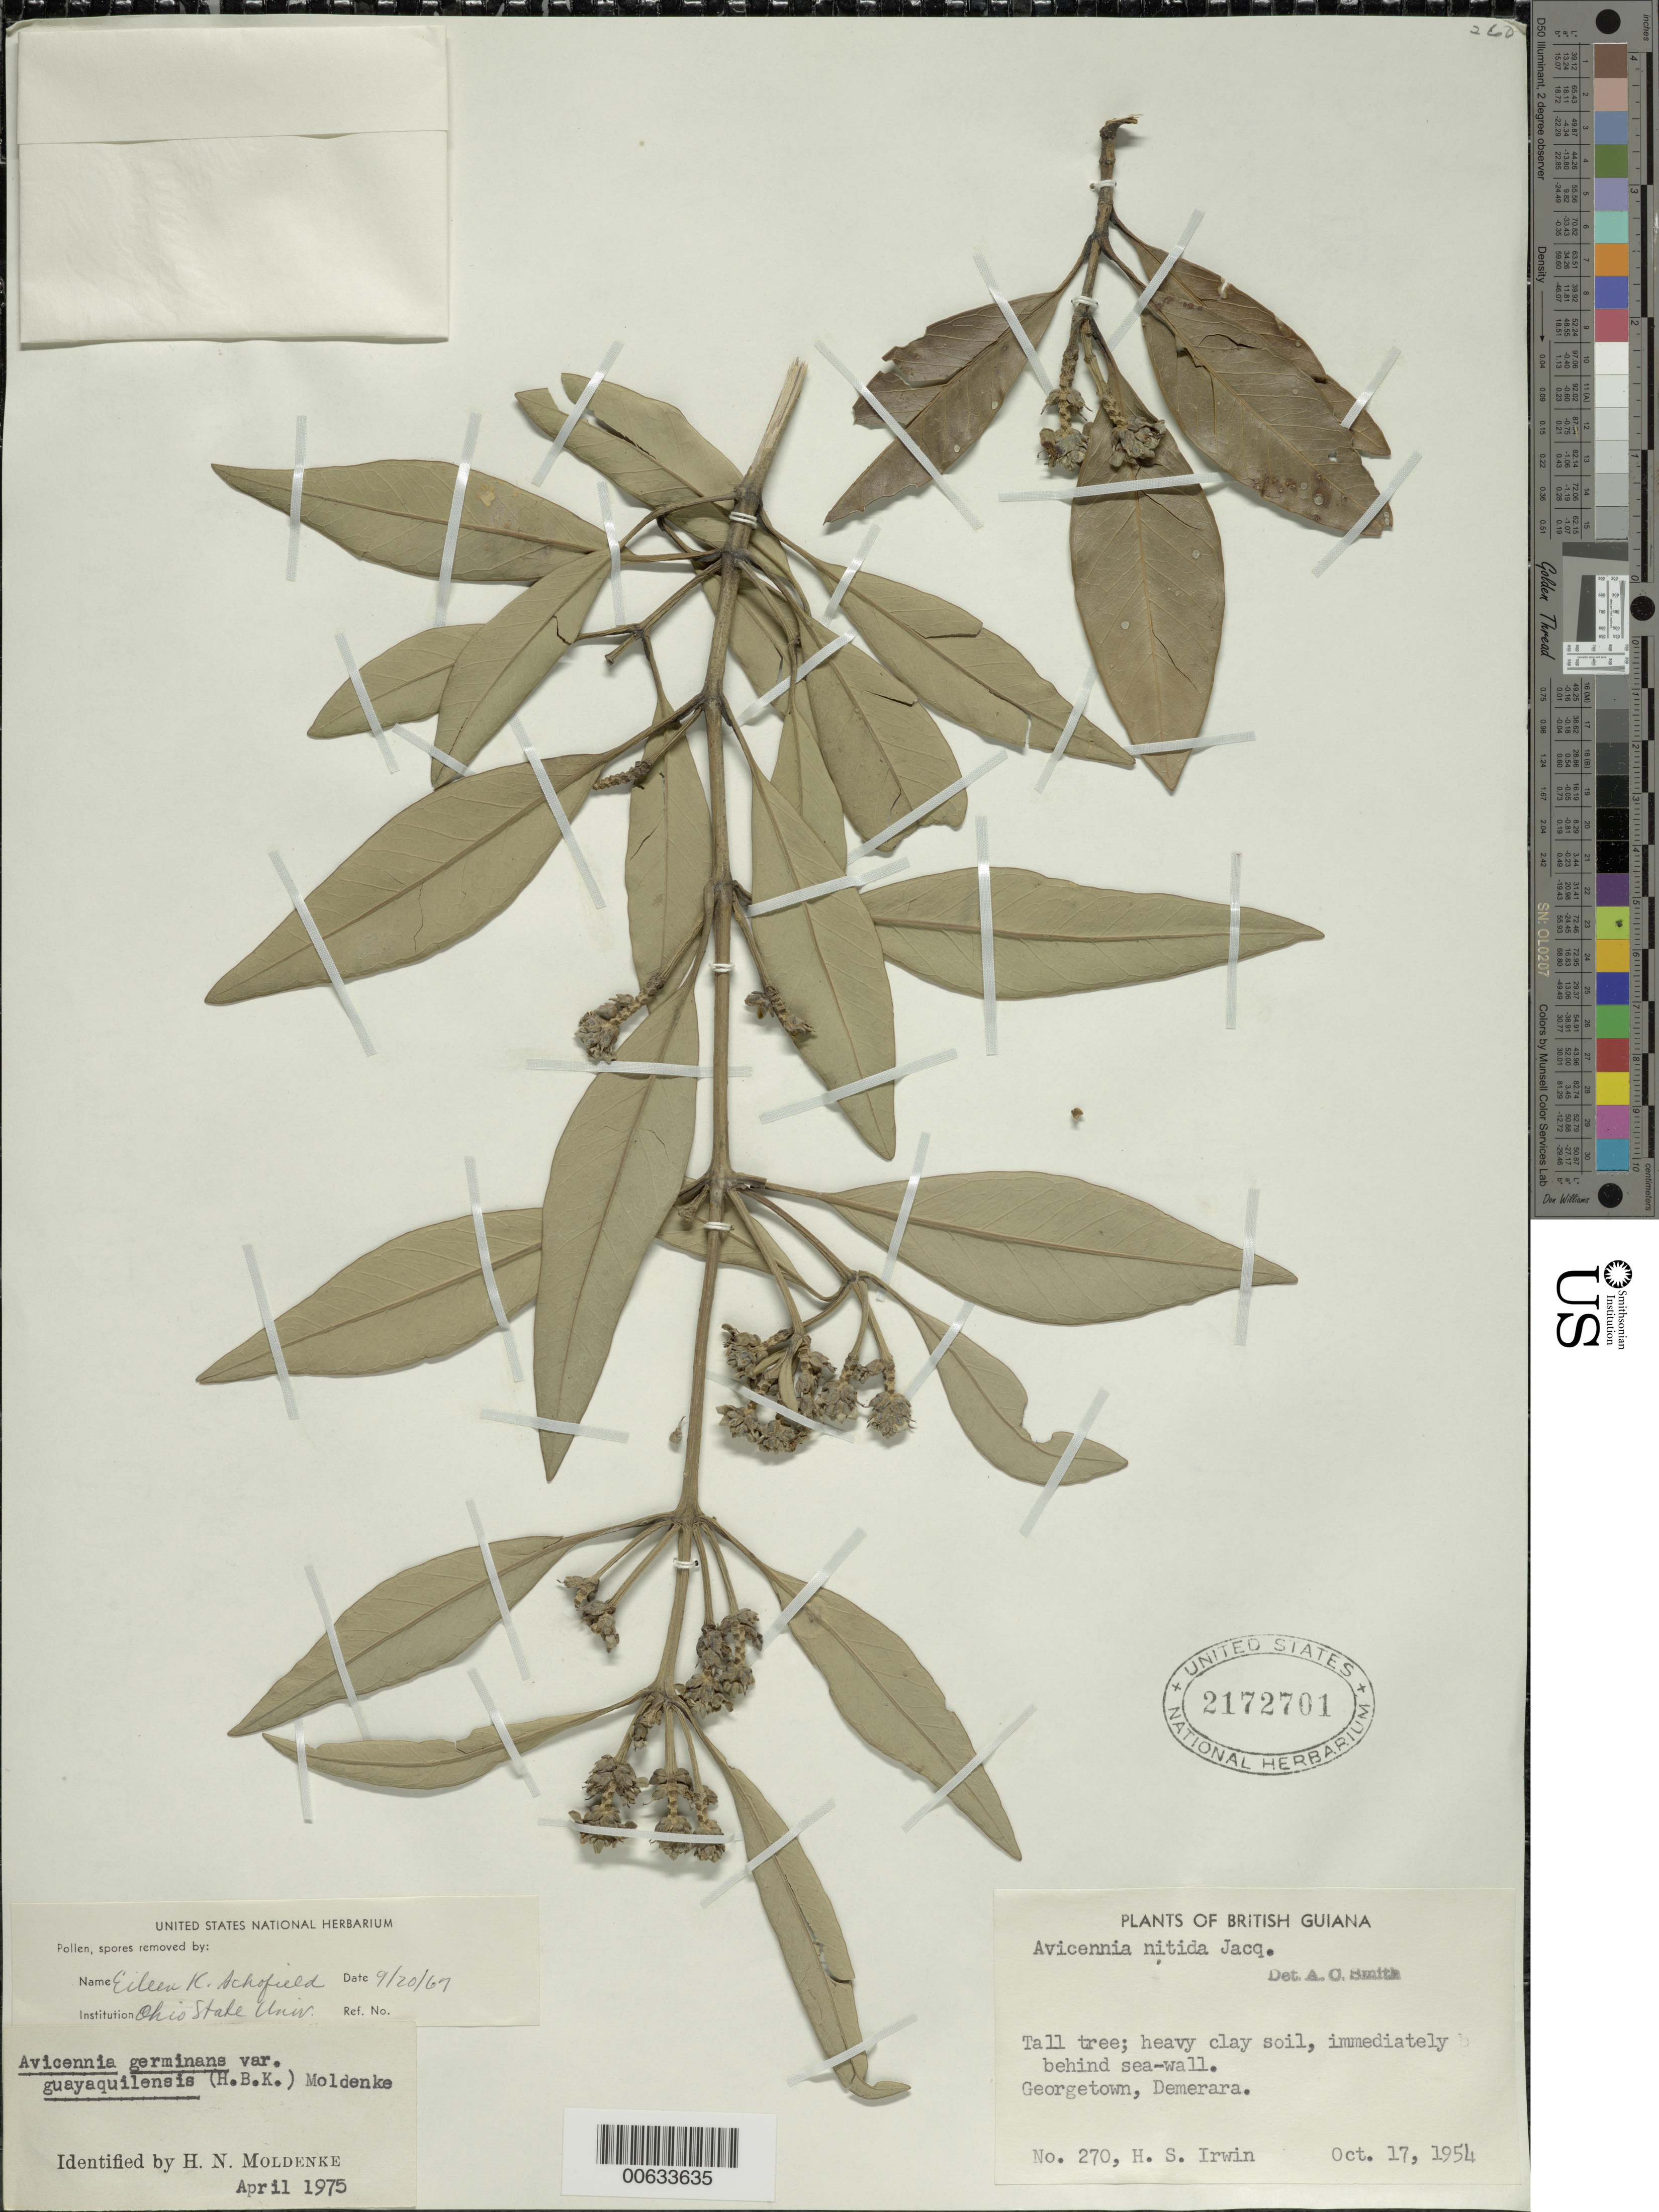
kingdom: Plantae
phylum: Tracheophyta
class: Magnoliopsida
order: Lamiales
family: Acanthaceae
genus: Avicennia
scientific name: Avicennia germinans var. guayaquilensis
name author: (L.) L.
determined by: Moldenke, H. N.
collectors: H. Irwin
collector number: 270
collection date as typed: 17-Oct-54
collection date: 1954-10-17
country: Guyana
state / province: Demerara-Mahaica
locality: Georgetown, Demerara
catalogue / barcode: US 2172701